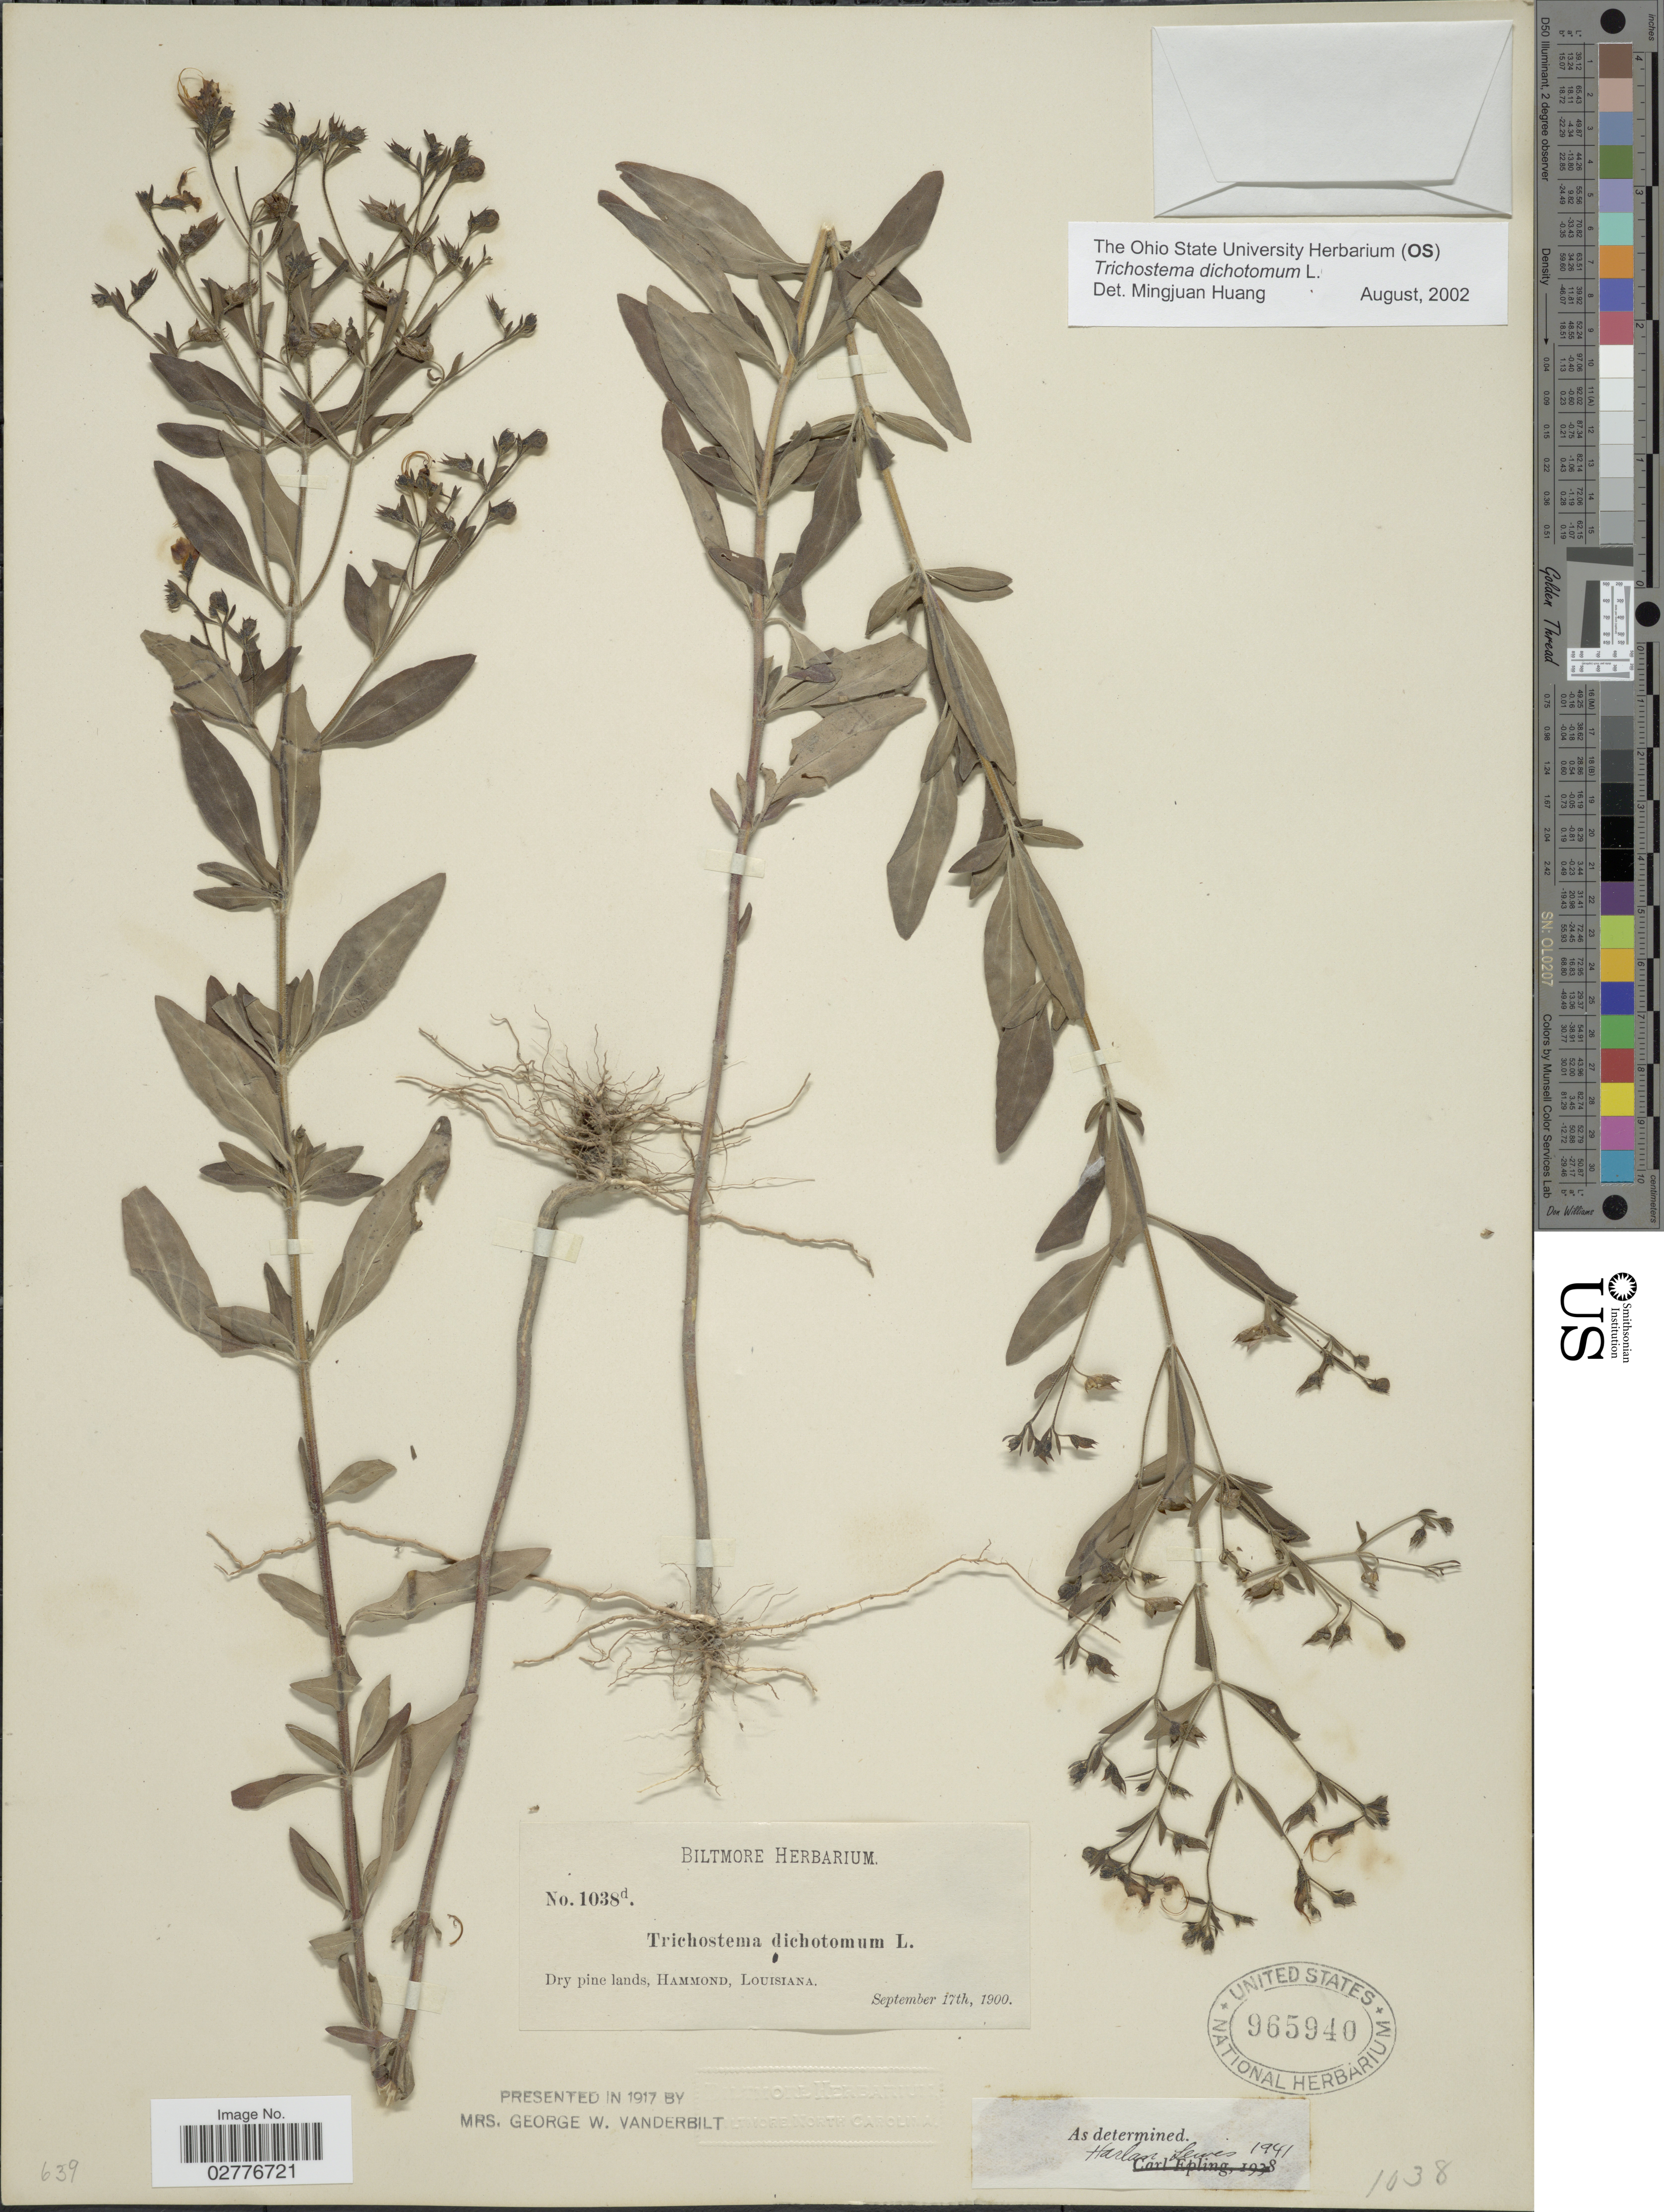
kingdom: Plantae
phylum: Tracheophyta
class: Magnoliopsida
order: Lamiales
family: Lamiaceae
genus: Trichostema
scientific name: Trichostema dichotomum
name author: L.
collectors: ex herb. Biltmore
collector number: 1038d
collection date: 1900-09-17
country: United States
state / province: Louisiana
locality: Dry pine lands, Hammond.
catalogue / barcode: US 965940